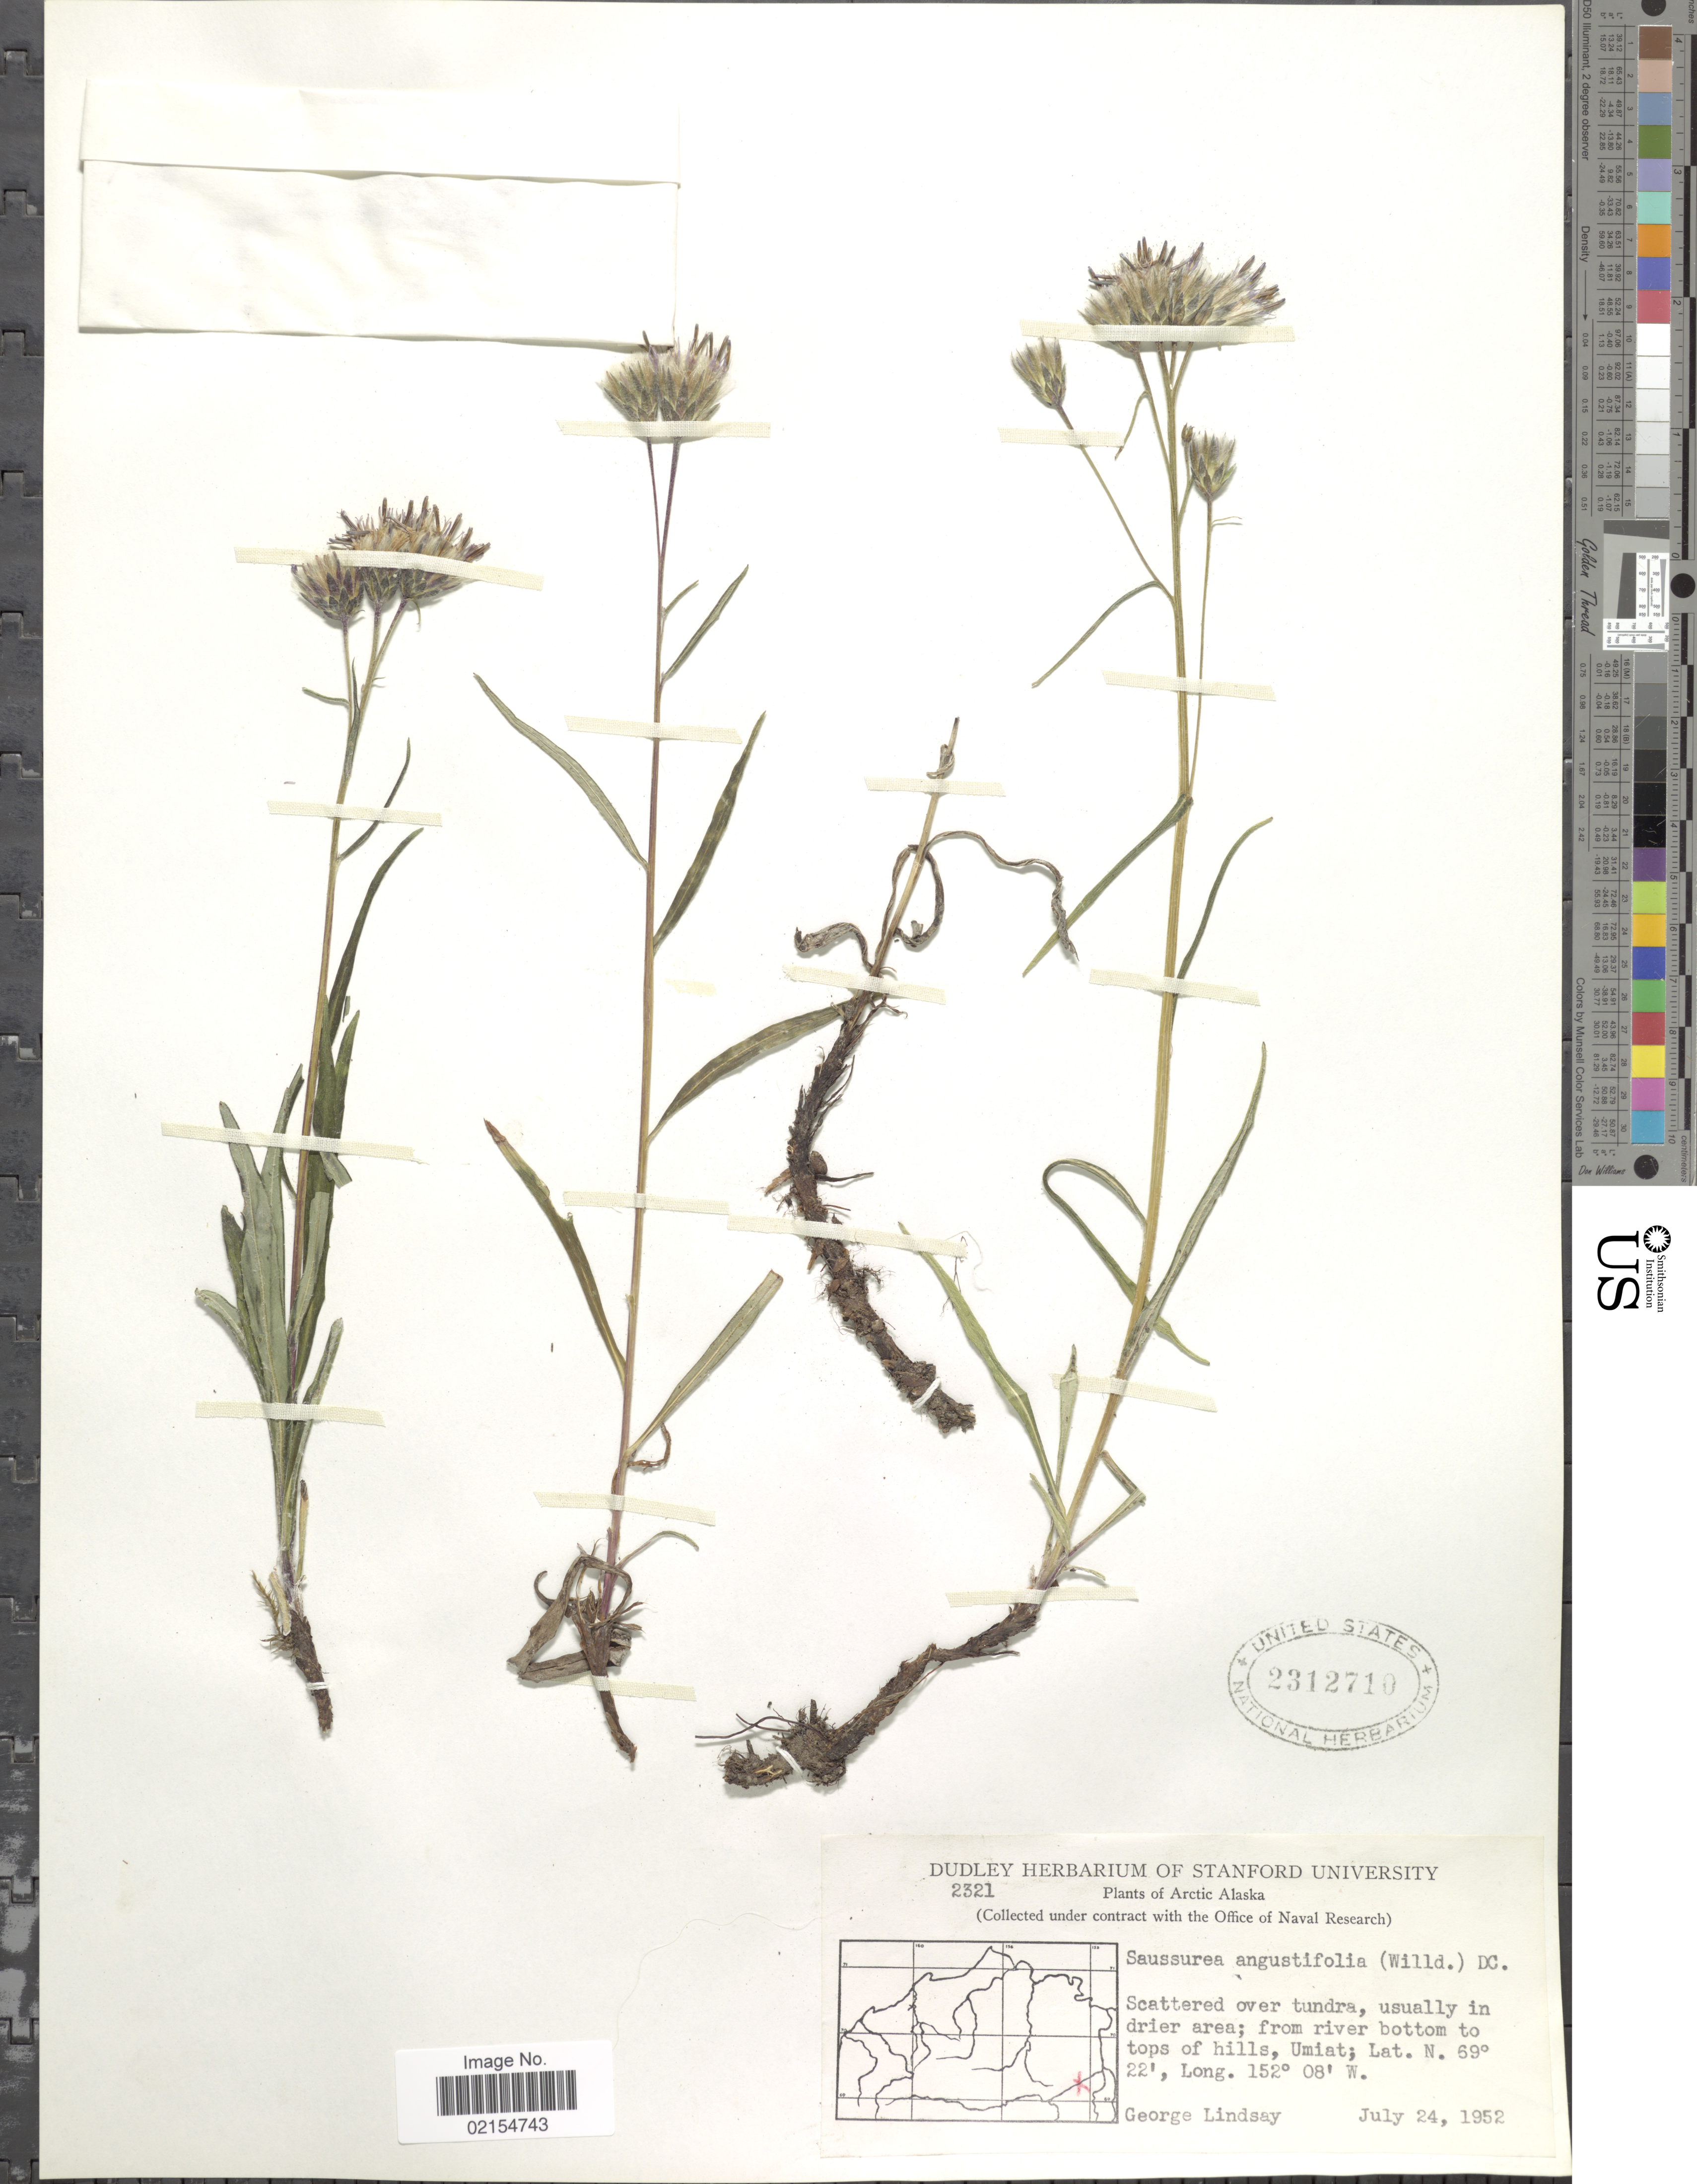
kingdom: Plantae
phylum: Tracheophyta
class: Magnoliopsida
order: Asterales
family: Asteraceae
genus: Saussurea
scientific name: Saussurea angustifolia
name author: (L.) DC.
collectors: G. Lindsay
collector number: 2321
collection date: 1952-07-24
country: United States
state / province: Alaska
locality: Arctic Alaska, From river bottom to tops of Hills, Umiat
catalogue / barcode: US 2312710